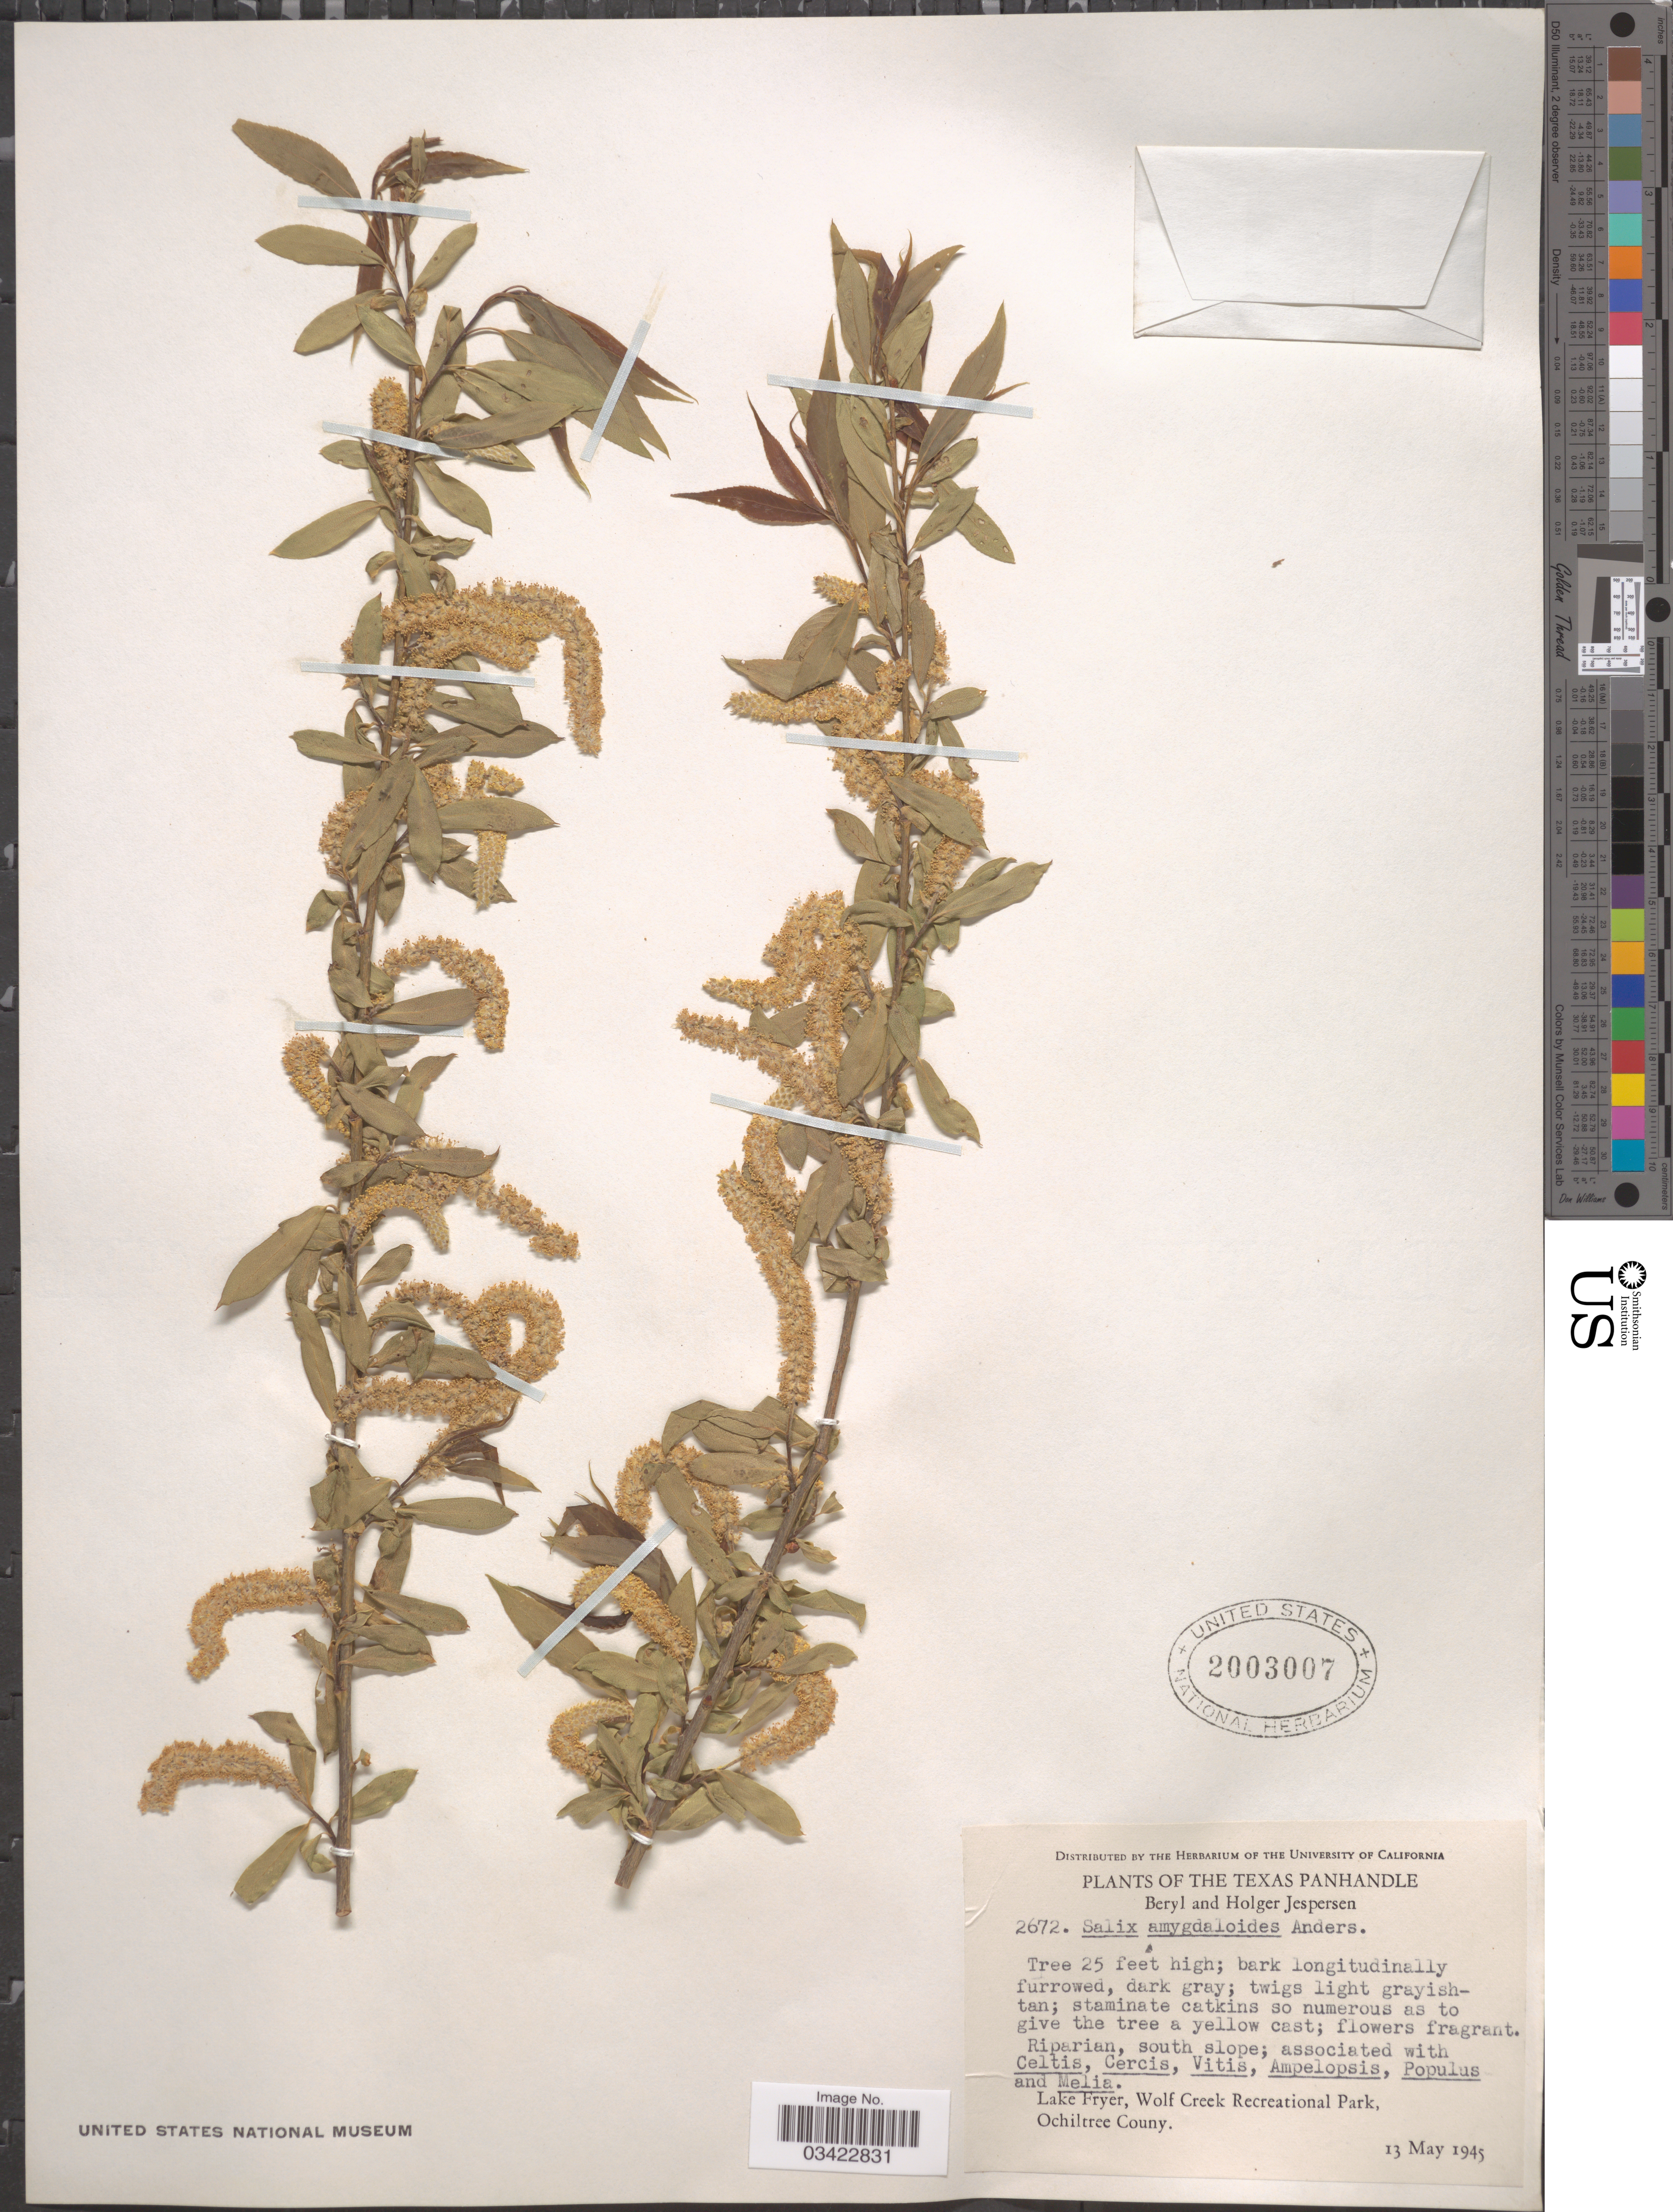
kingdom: Plantae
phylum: Tracheophyta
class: Magnoliopsida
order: Malpighiales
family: Salicaceae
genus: Salix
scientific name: Salix amygdaloides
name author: Andersson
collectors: B. Jespersen & H. Jespersen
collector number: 2672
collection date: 1945-05-13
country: United States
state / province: Texas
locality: The Texas Panhandle. Lake Fryer, Wolf Creek Recreational Park, Ochiltree County.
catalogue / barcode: US 2003007